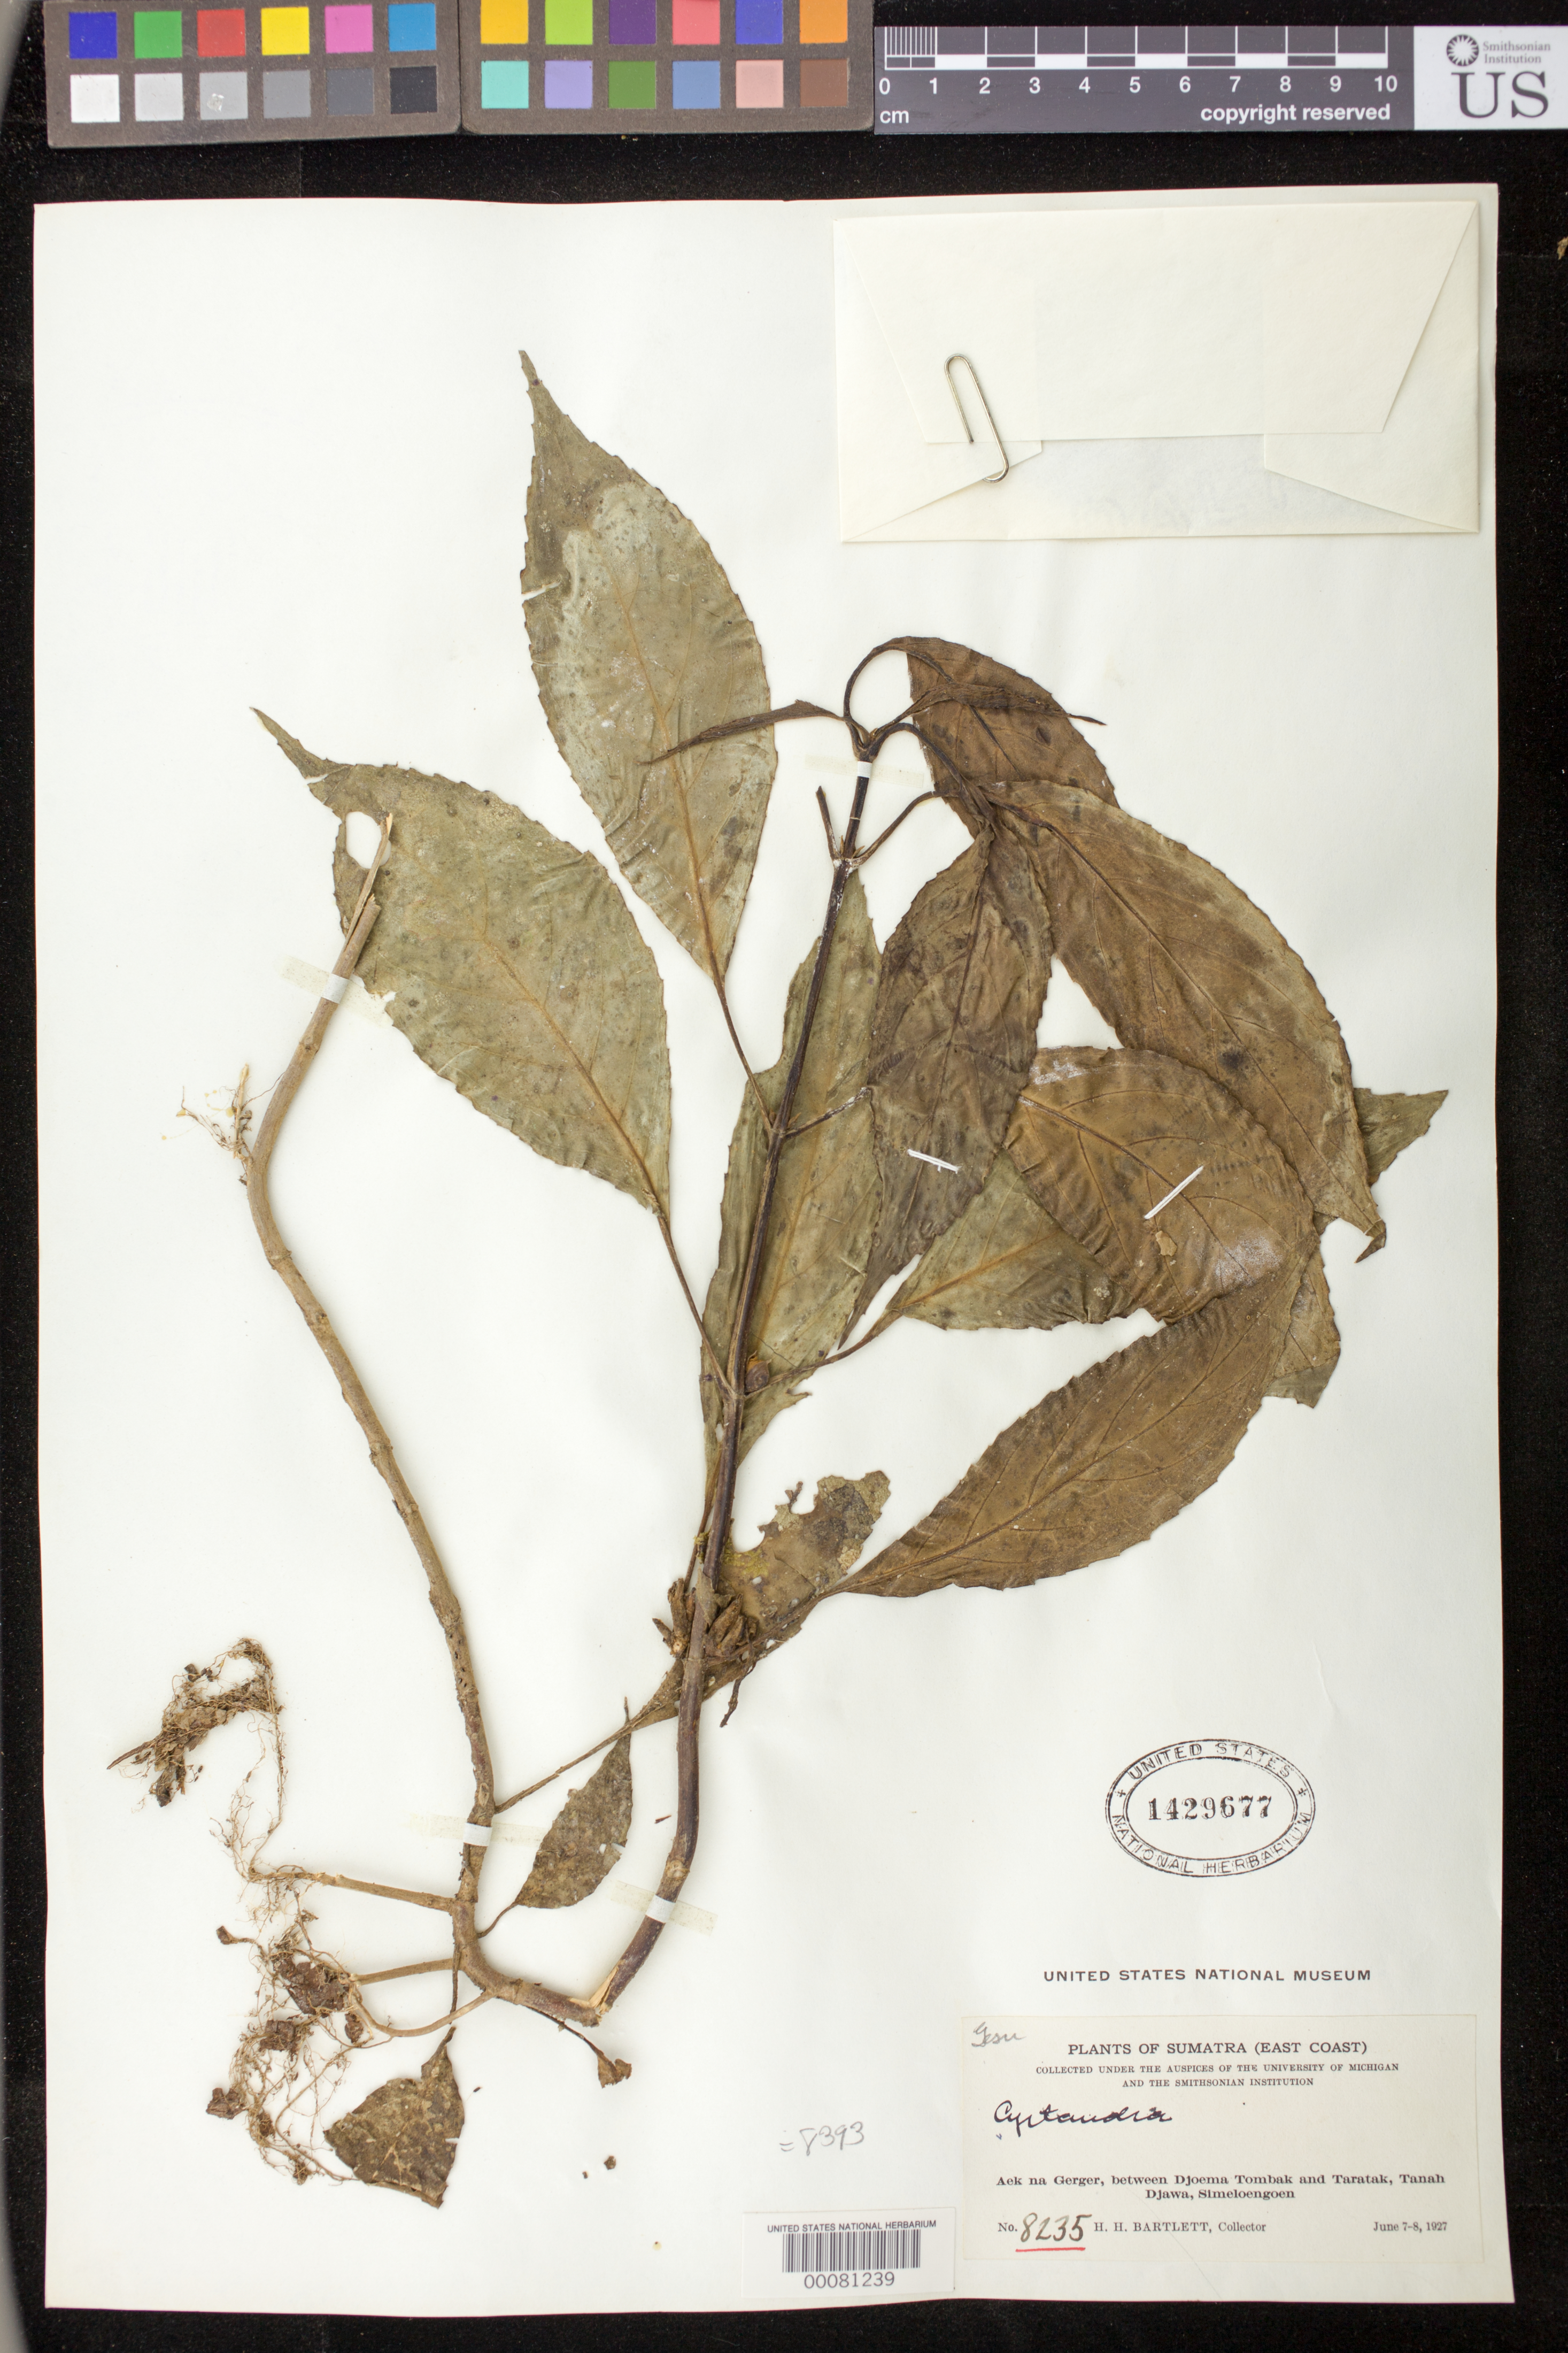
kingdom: Plantae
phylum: Tracheophyta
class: Magnoliopsida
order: Lamiales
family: Gesneriaceae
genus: Cyrtandra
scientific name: Cyrtandra sp.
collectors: H. H. Bartlett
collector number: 8235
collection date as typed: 7-8 Jun 1927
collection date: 1927-06-07/1927-06-08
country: Indonesia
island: Sumatra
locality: East coast, aek na gerger, between djoema tombak and taratak, tanah djawa, simeloengoen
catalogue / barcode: US 1429677